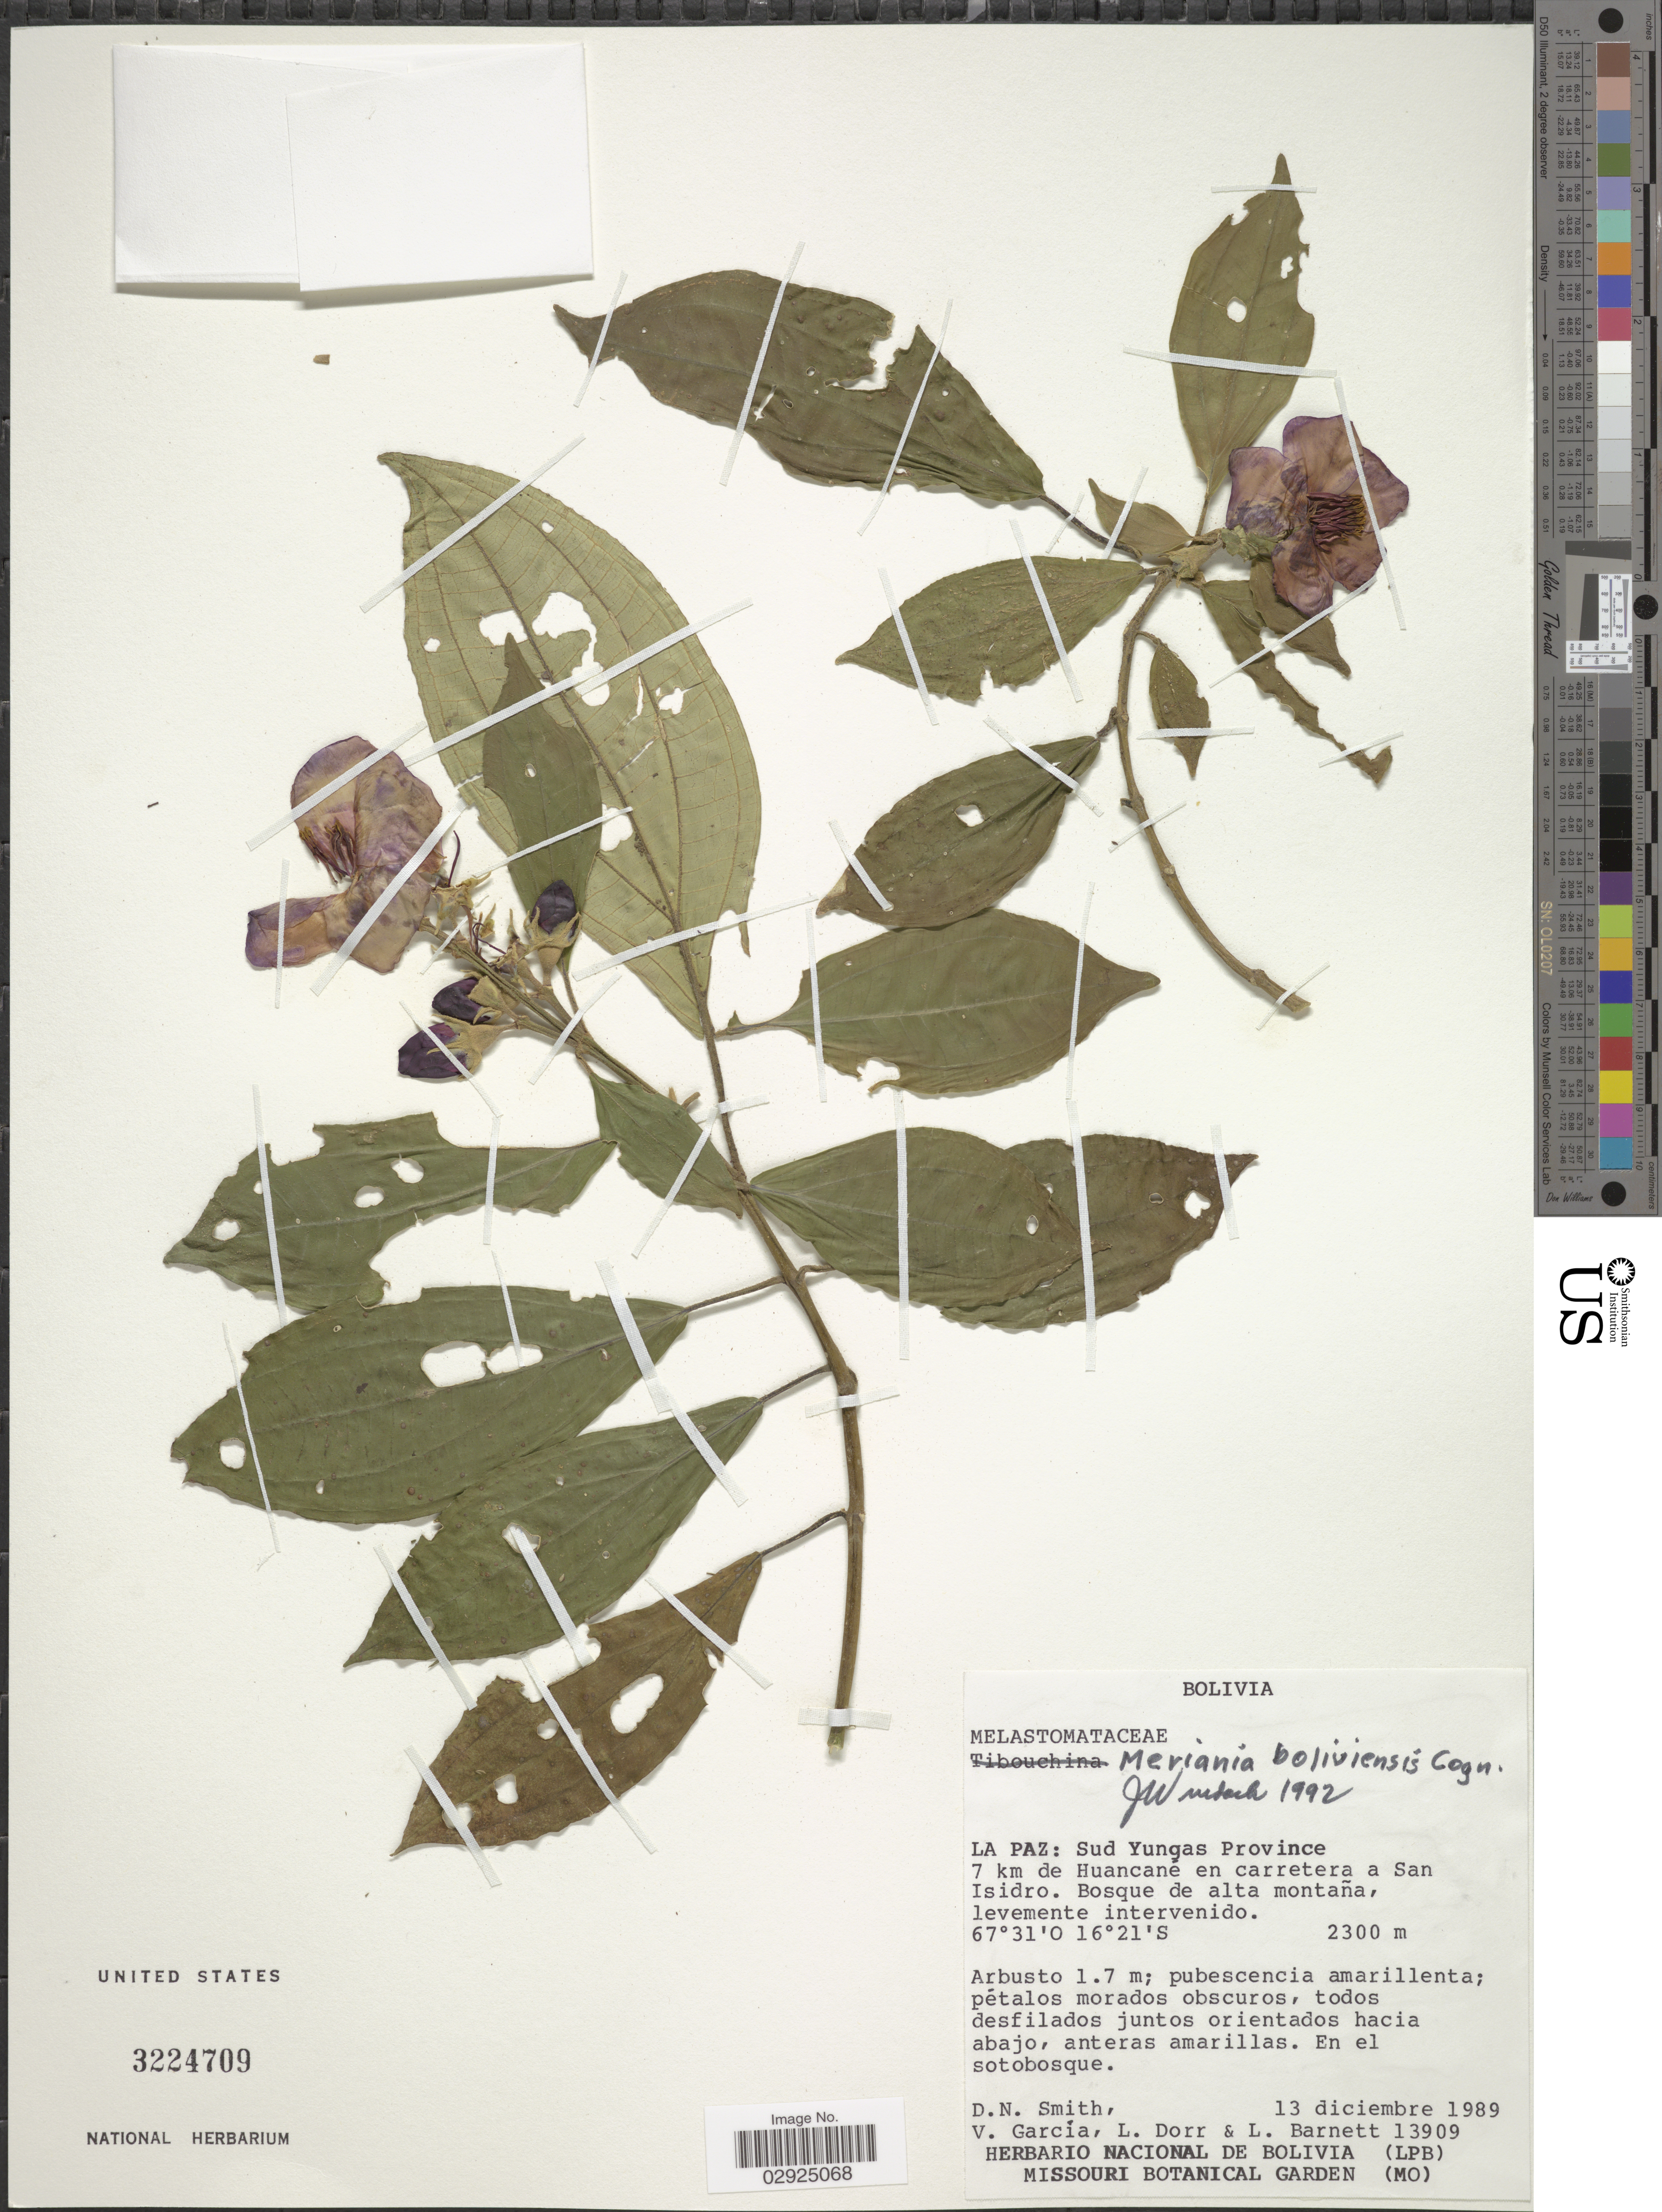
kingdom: Plantae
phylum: Tracheophyta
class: Magnoliopsida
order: Myrtales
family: Melastomataceae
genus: Meriania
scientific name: Meriania boliviensis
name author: Cogn.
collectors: D. Smith, V. Garcia, L. J. Dorr & L. C. Barnett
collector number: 13909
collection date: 1989-12-13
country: Bolivia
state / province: La Paz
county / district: Sud Yungas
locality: La Paz: Sud Yungas. 7 km de Huancané en carretera a San Isidro.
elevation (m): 2300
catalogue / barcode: US 3224709